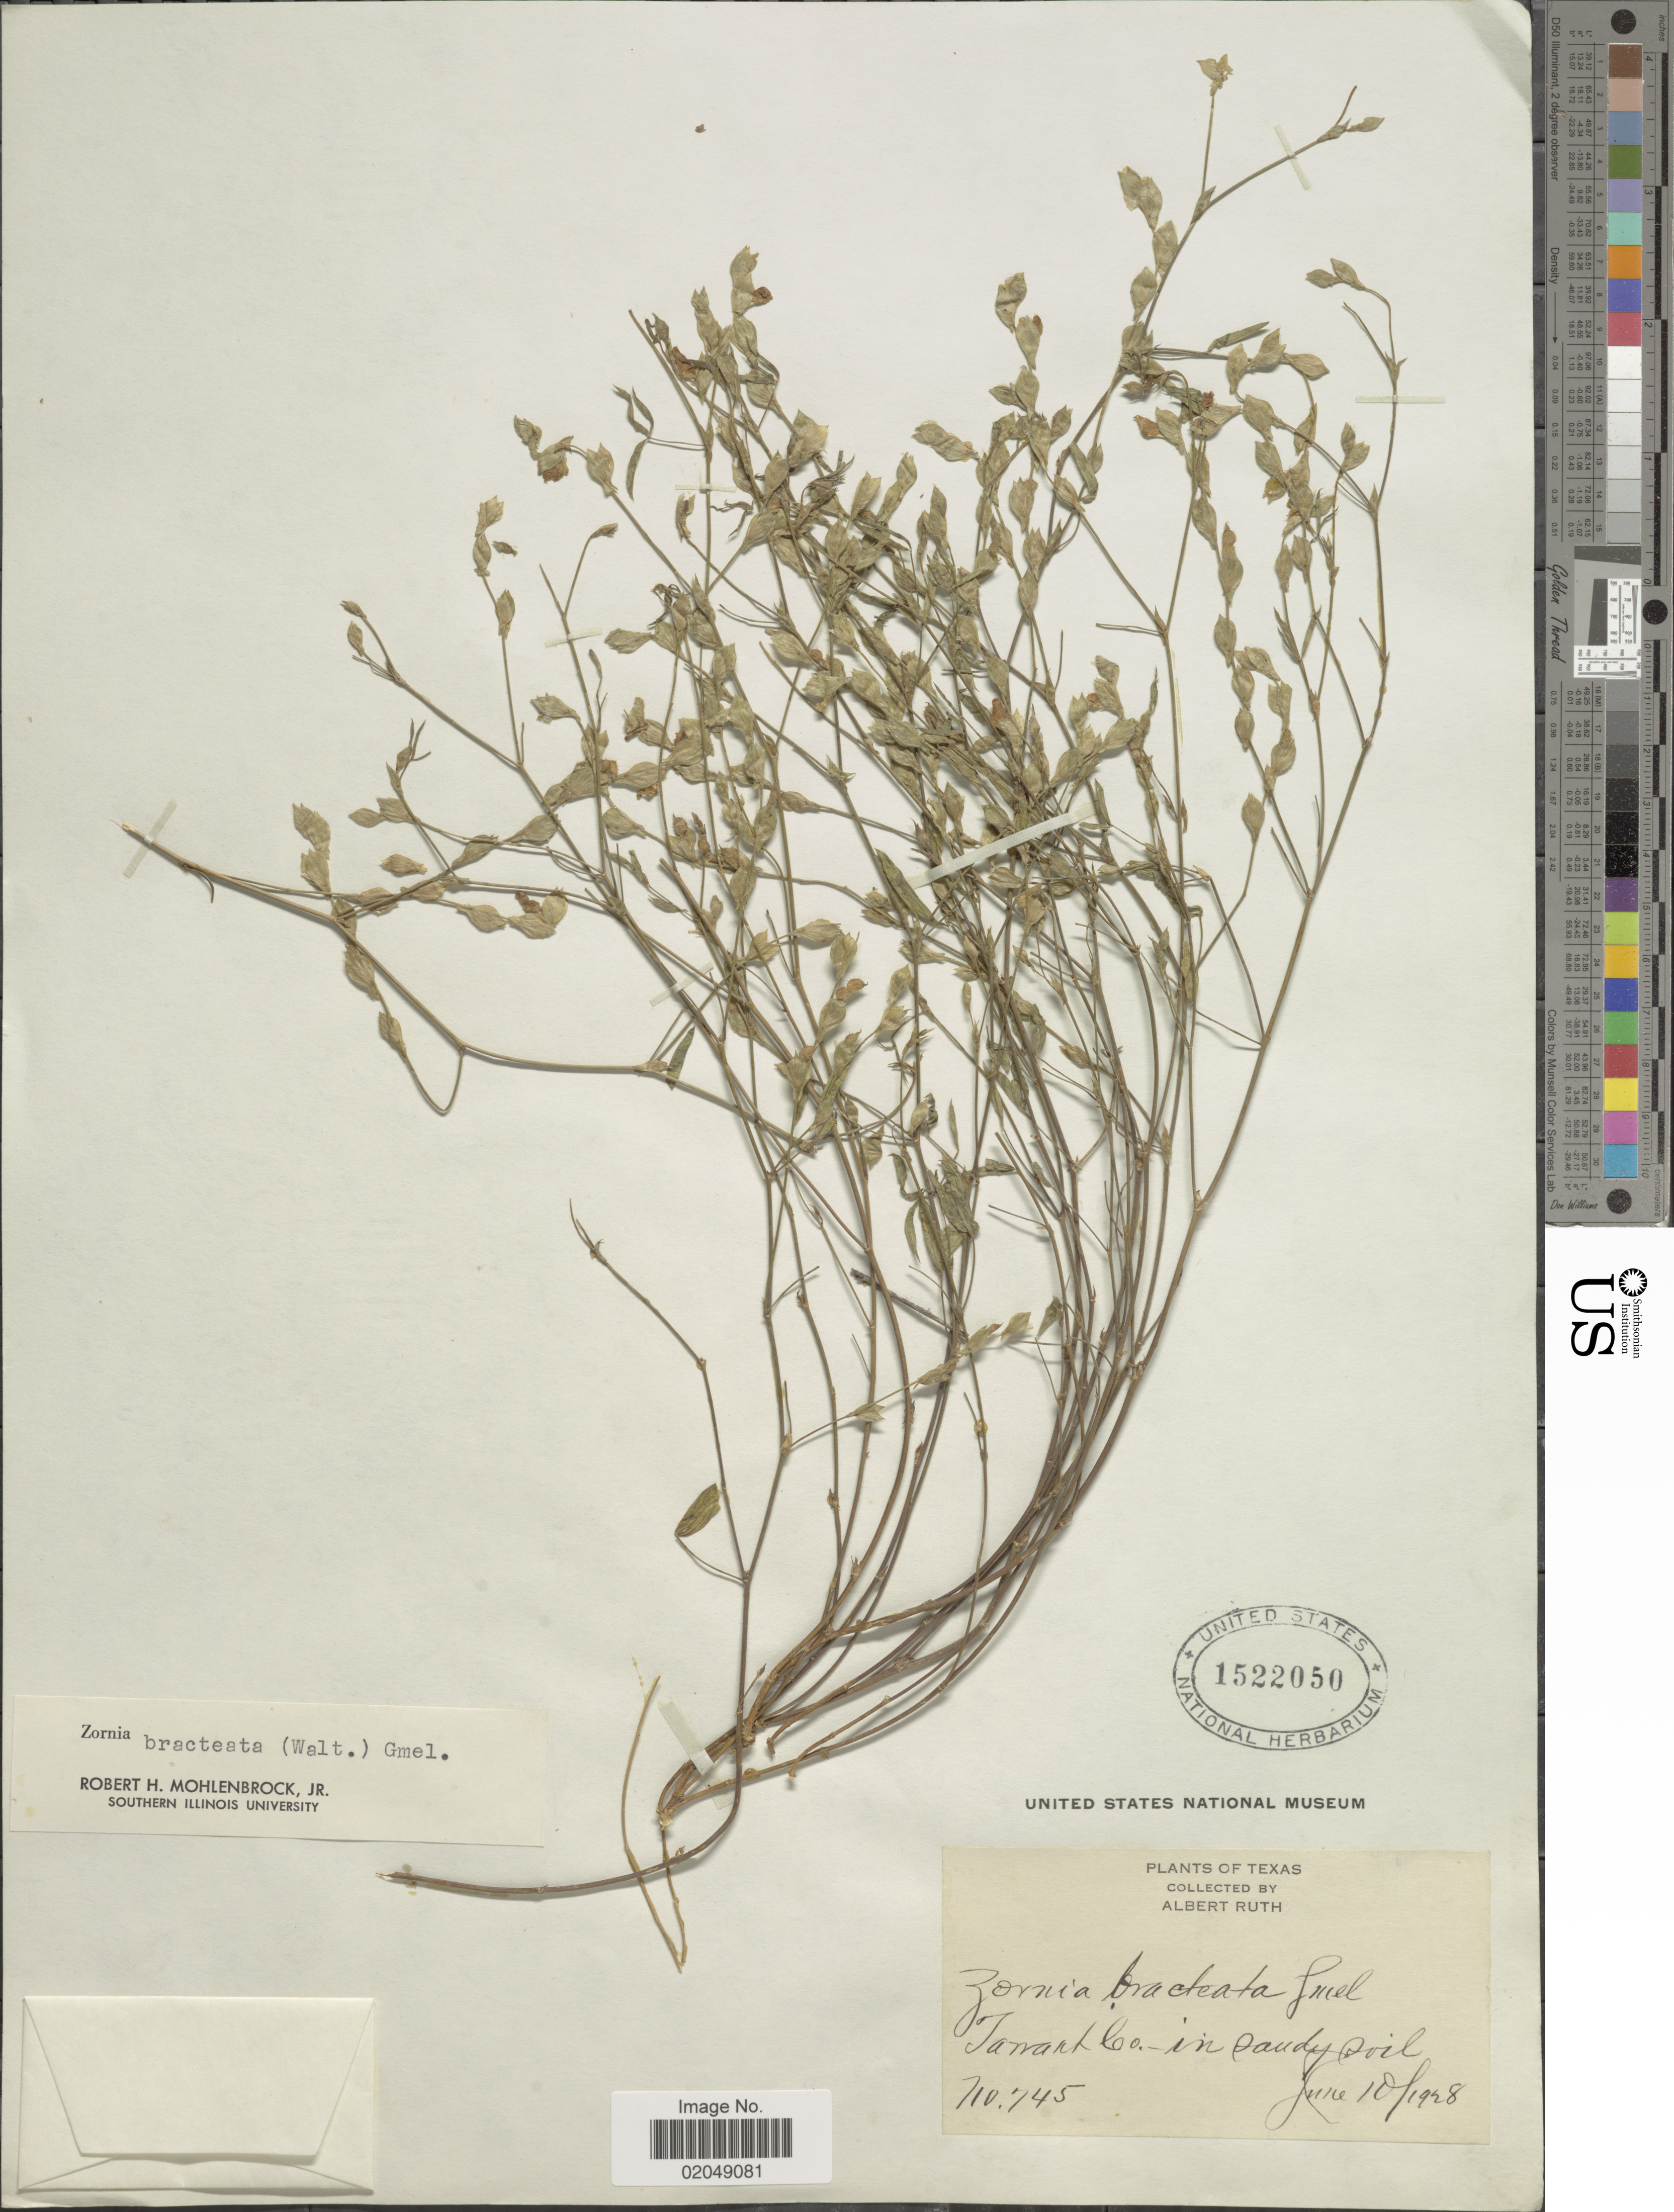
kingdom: Plantae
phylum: Tracheophyta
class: Magnoliopsida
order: Fabales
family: Fabaceae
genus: Zornia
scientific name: Zornia bracteata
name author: J.F. Gmel.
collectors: A. Ruth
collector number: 745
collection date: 1928-06-10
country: United States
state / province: Texas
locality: Tarrant Co.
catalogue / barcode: US 1522050